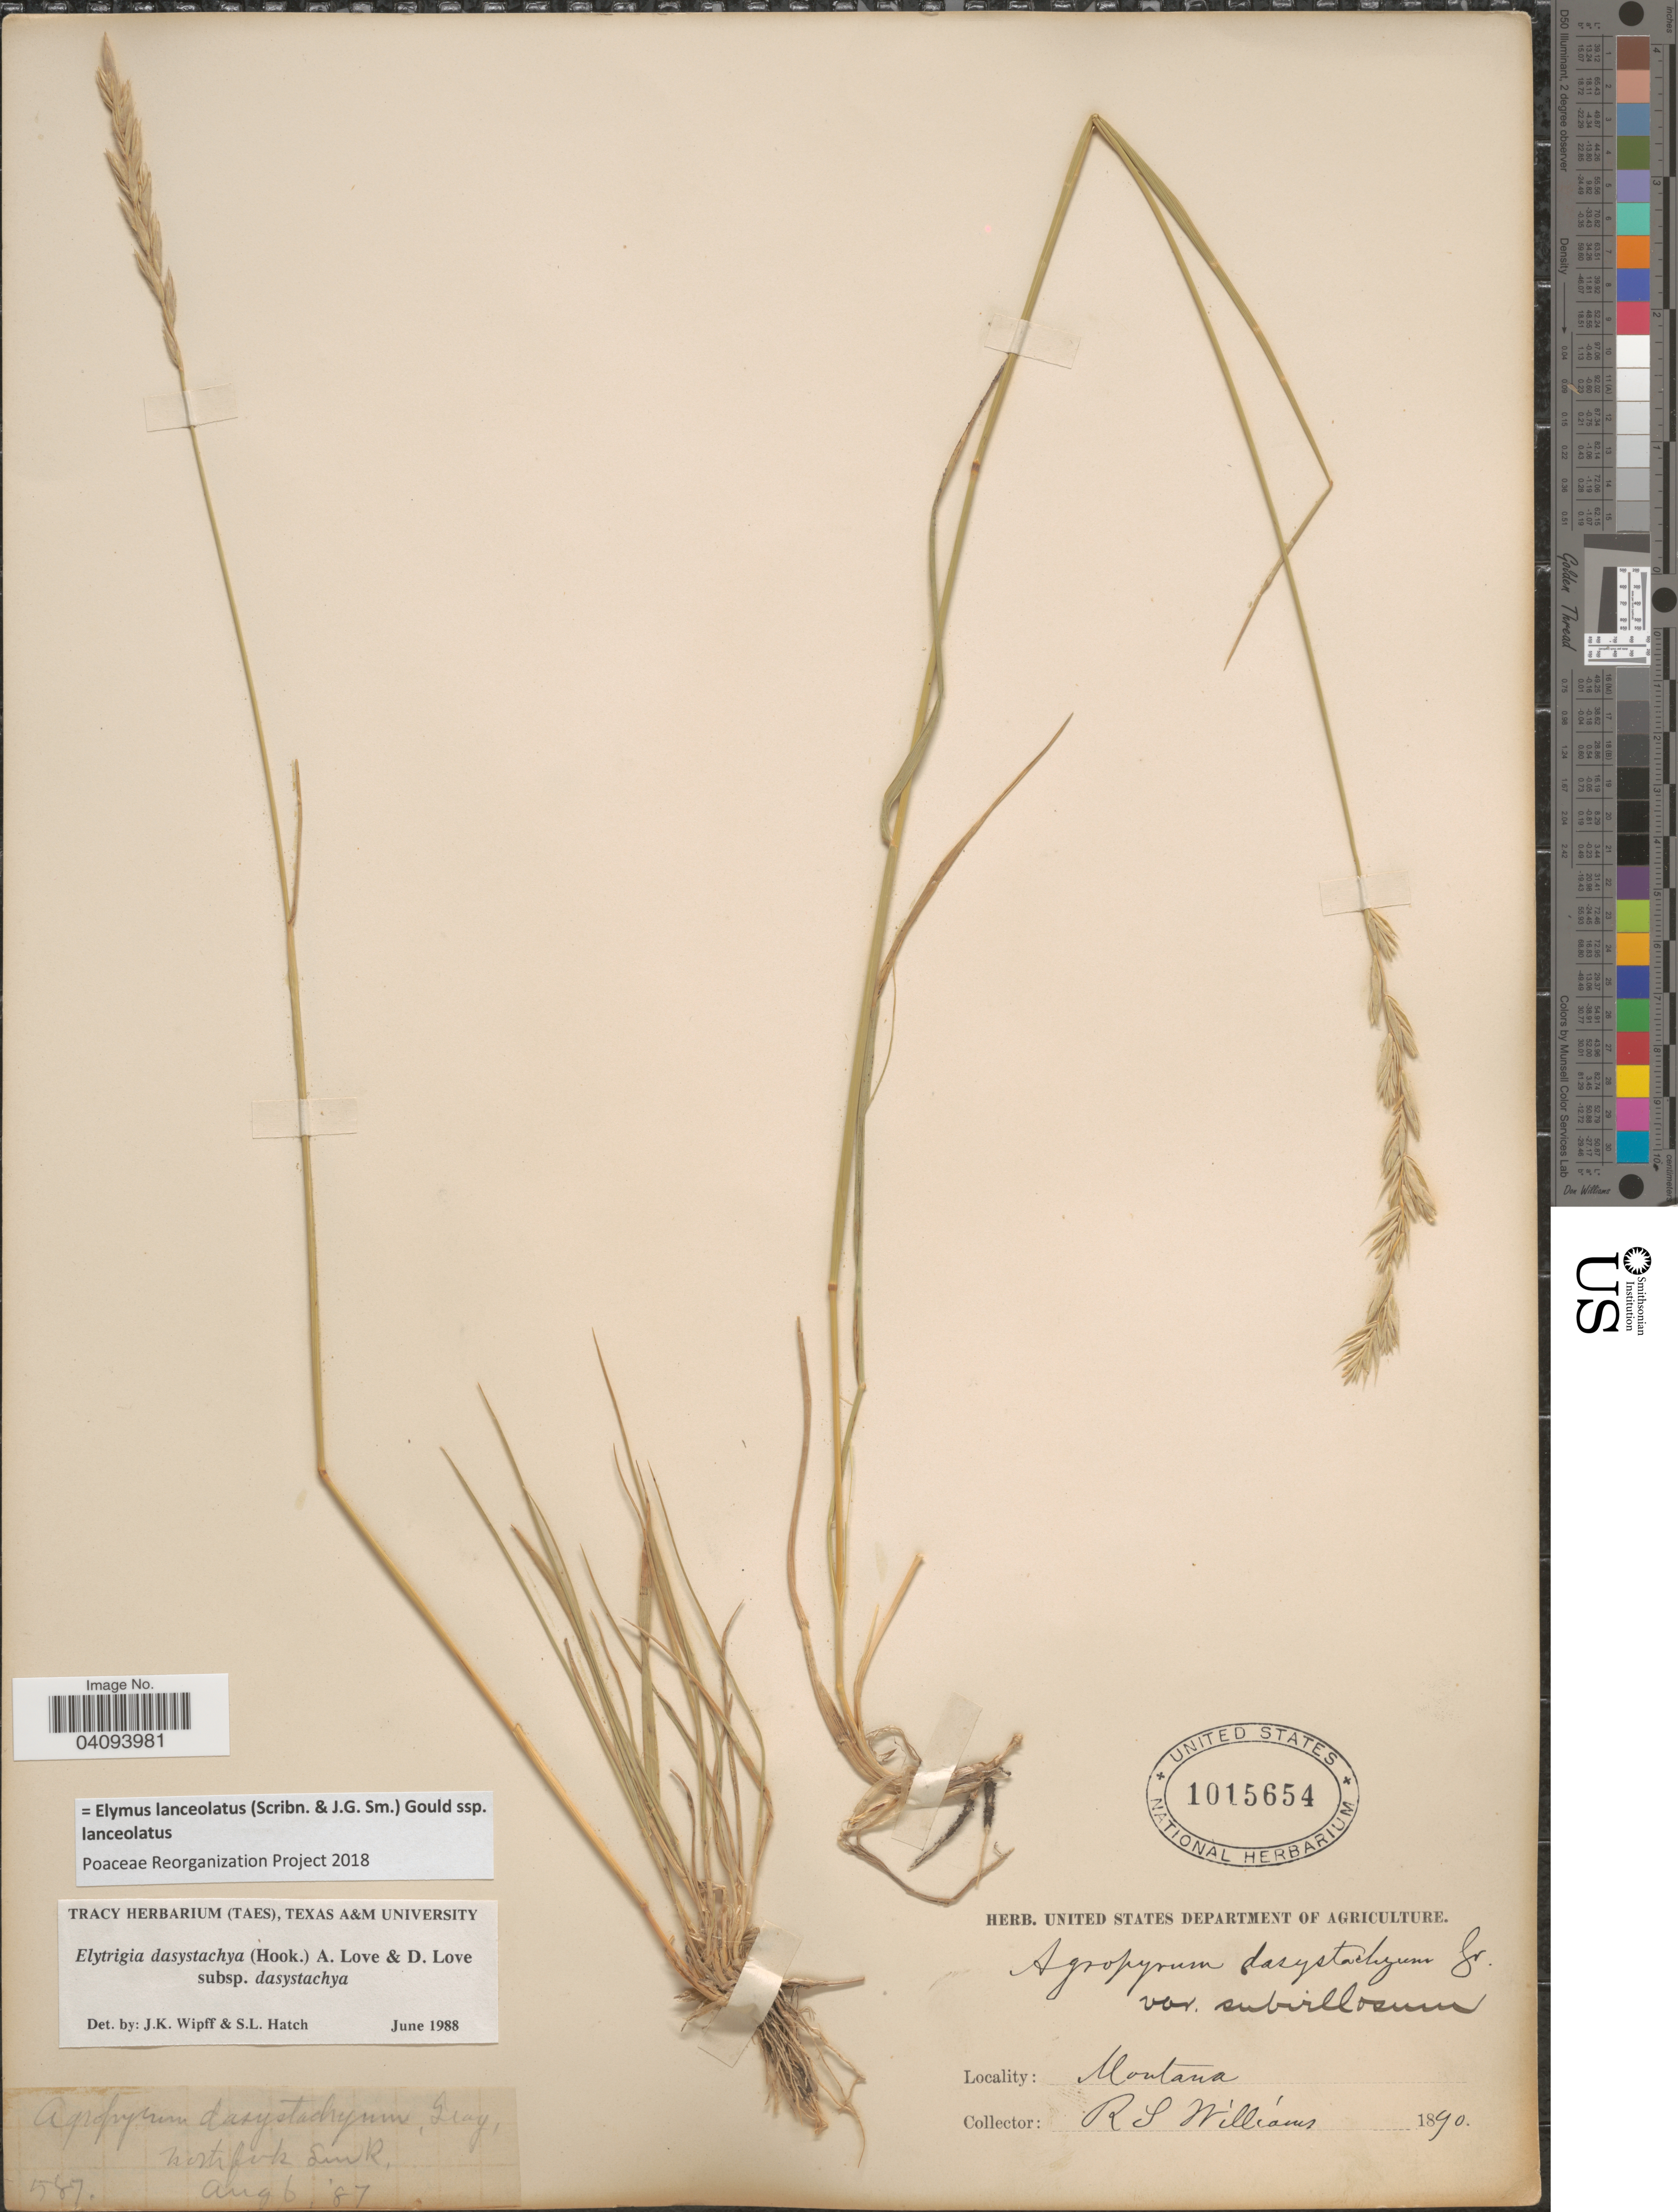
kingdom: Plantae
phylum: Tracheophyta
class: Liliopsida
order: Poales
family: Poaceae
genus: Elymus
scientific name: Elymus lanceolatus subsp. lanceolatus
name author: (Scribn. & J.G. Sm.) Gould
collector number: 587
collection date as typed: Transcribed d/m/y: 6/8/87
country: United States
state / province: Montana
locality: North fork Sun R.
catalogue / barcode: US 1015654-2